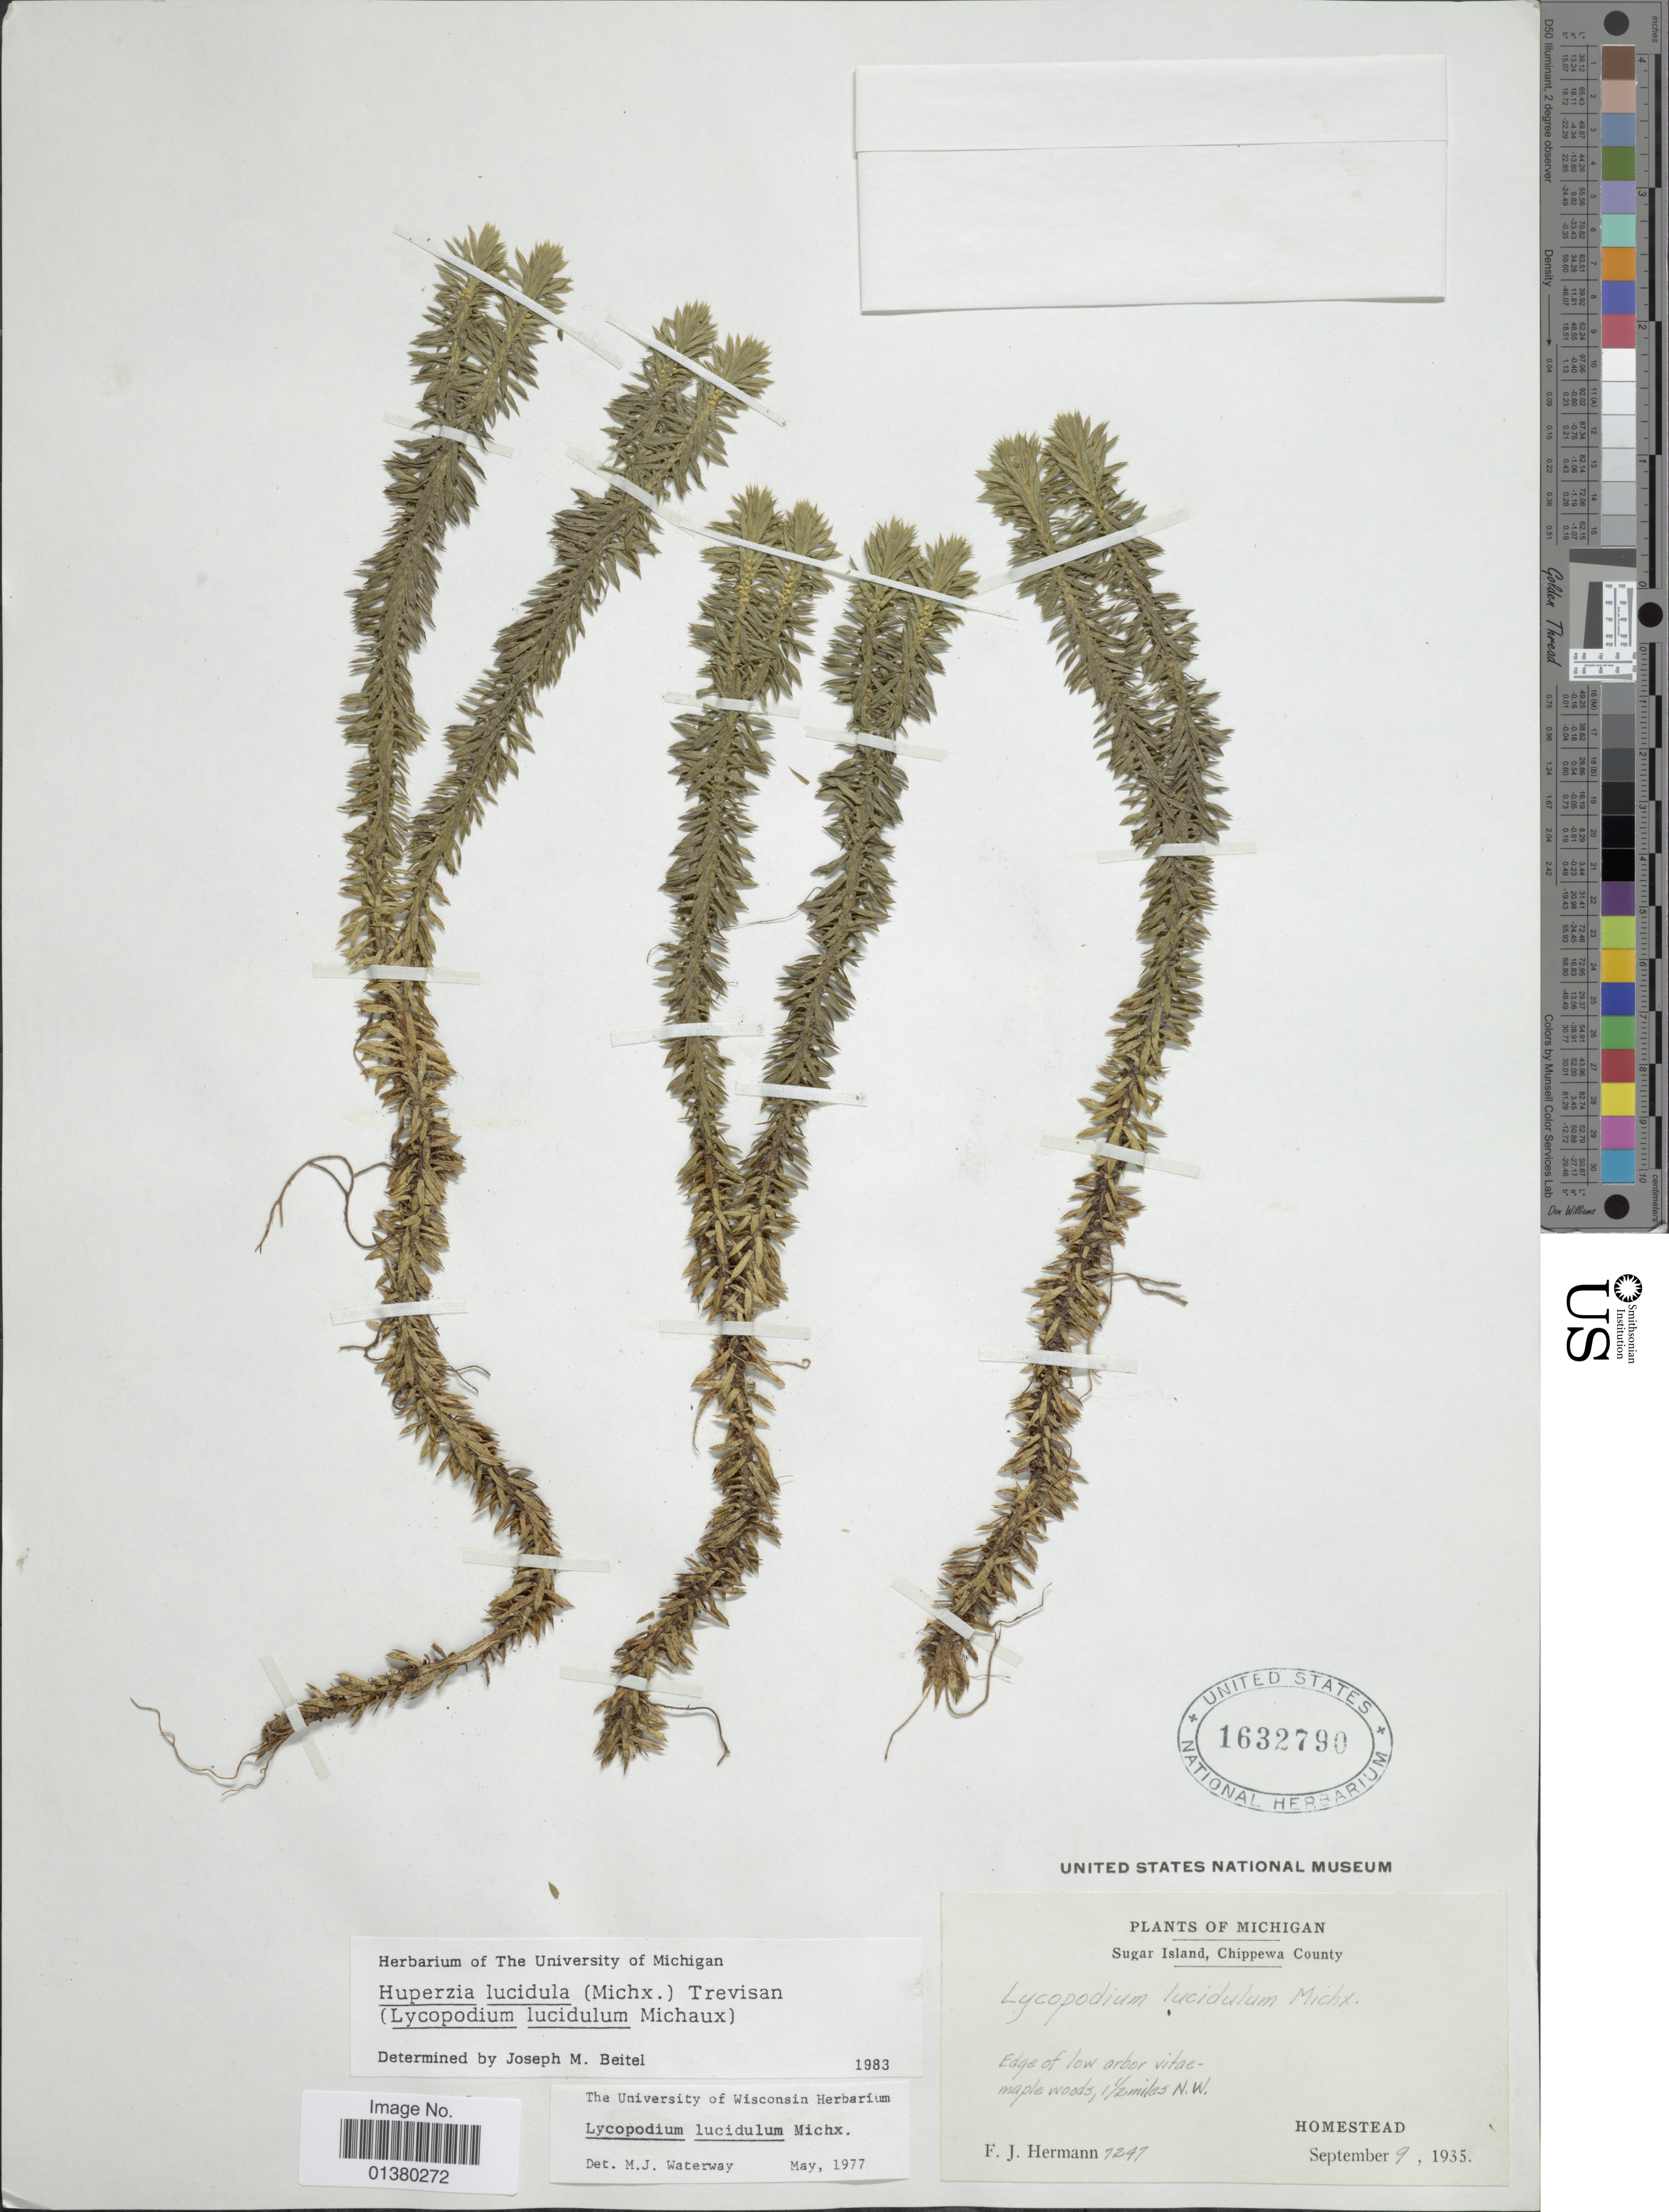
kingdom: Plantae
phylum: Tracheophyta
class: Lycopodiopsida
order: Lycopodiales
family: Lycopodiaceae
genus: Huperzia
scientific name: Huperzia lucidula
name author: (Michx.) Trevis.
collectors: D. Hagenah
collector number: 7247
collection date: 1935-09-09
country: United States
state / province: Michigan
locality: Sugar islands, Chippewa County, Edge of low arbor vitaemaple woods, 1½ miles N.W. Homestead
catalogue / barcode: US 1632790